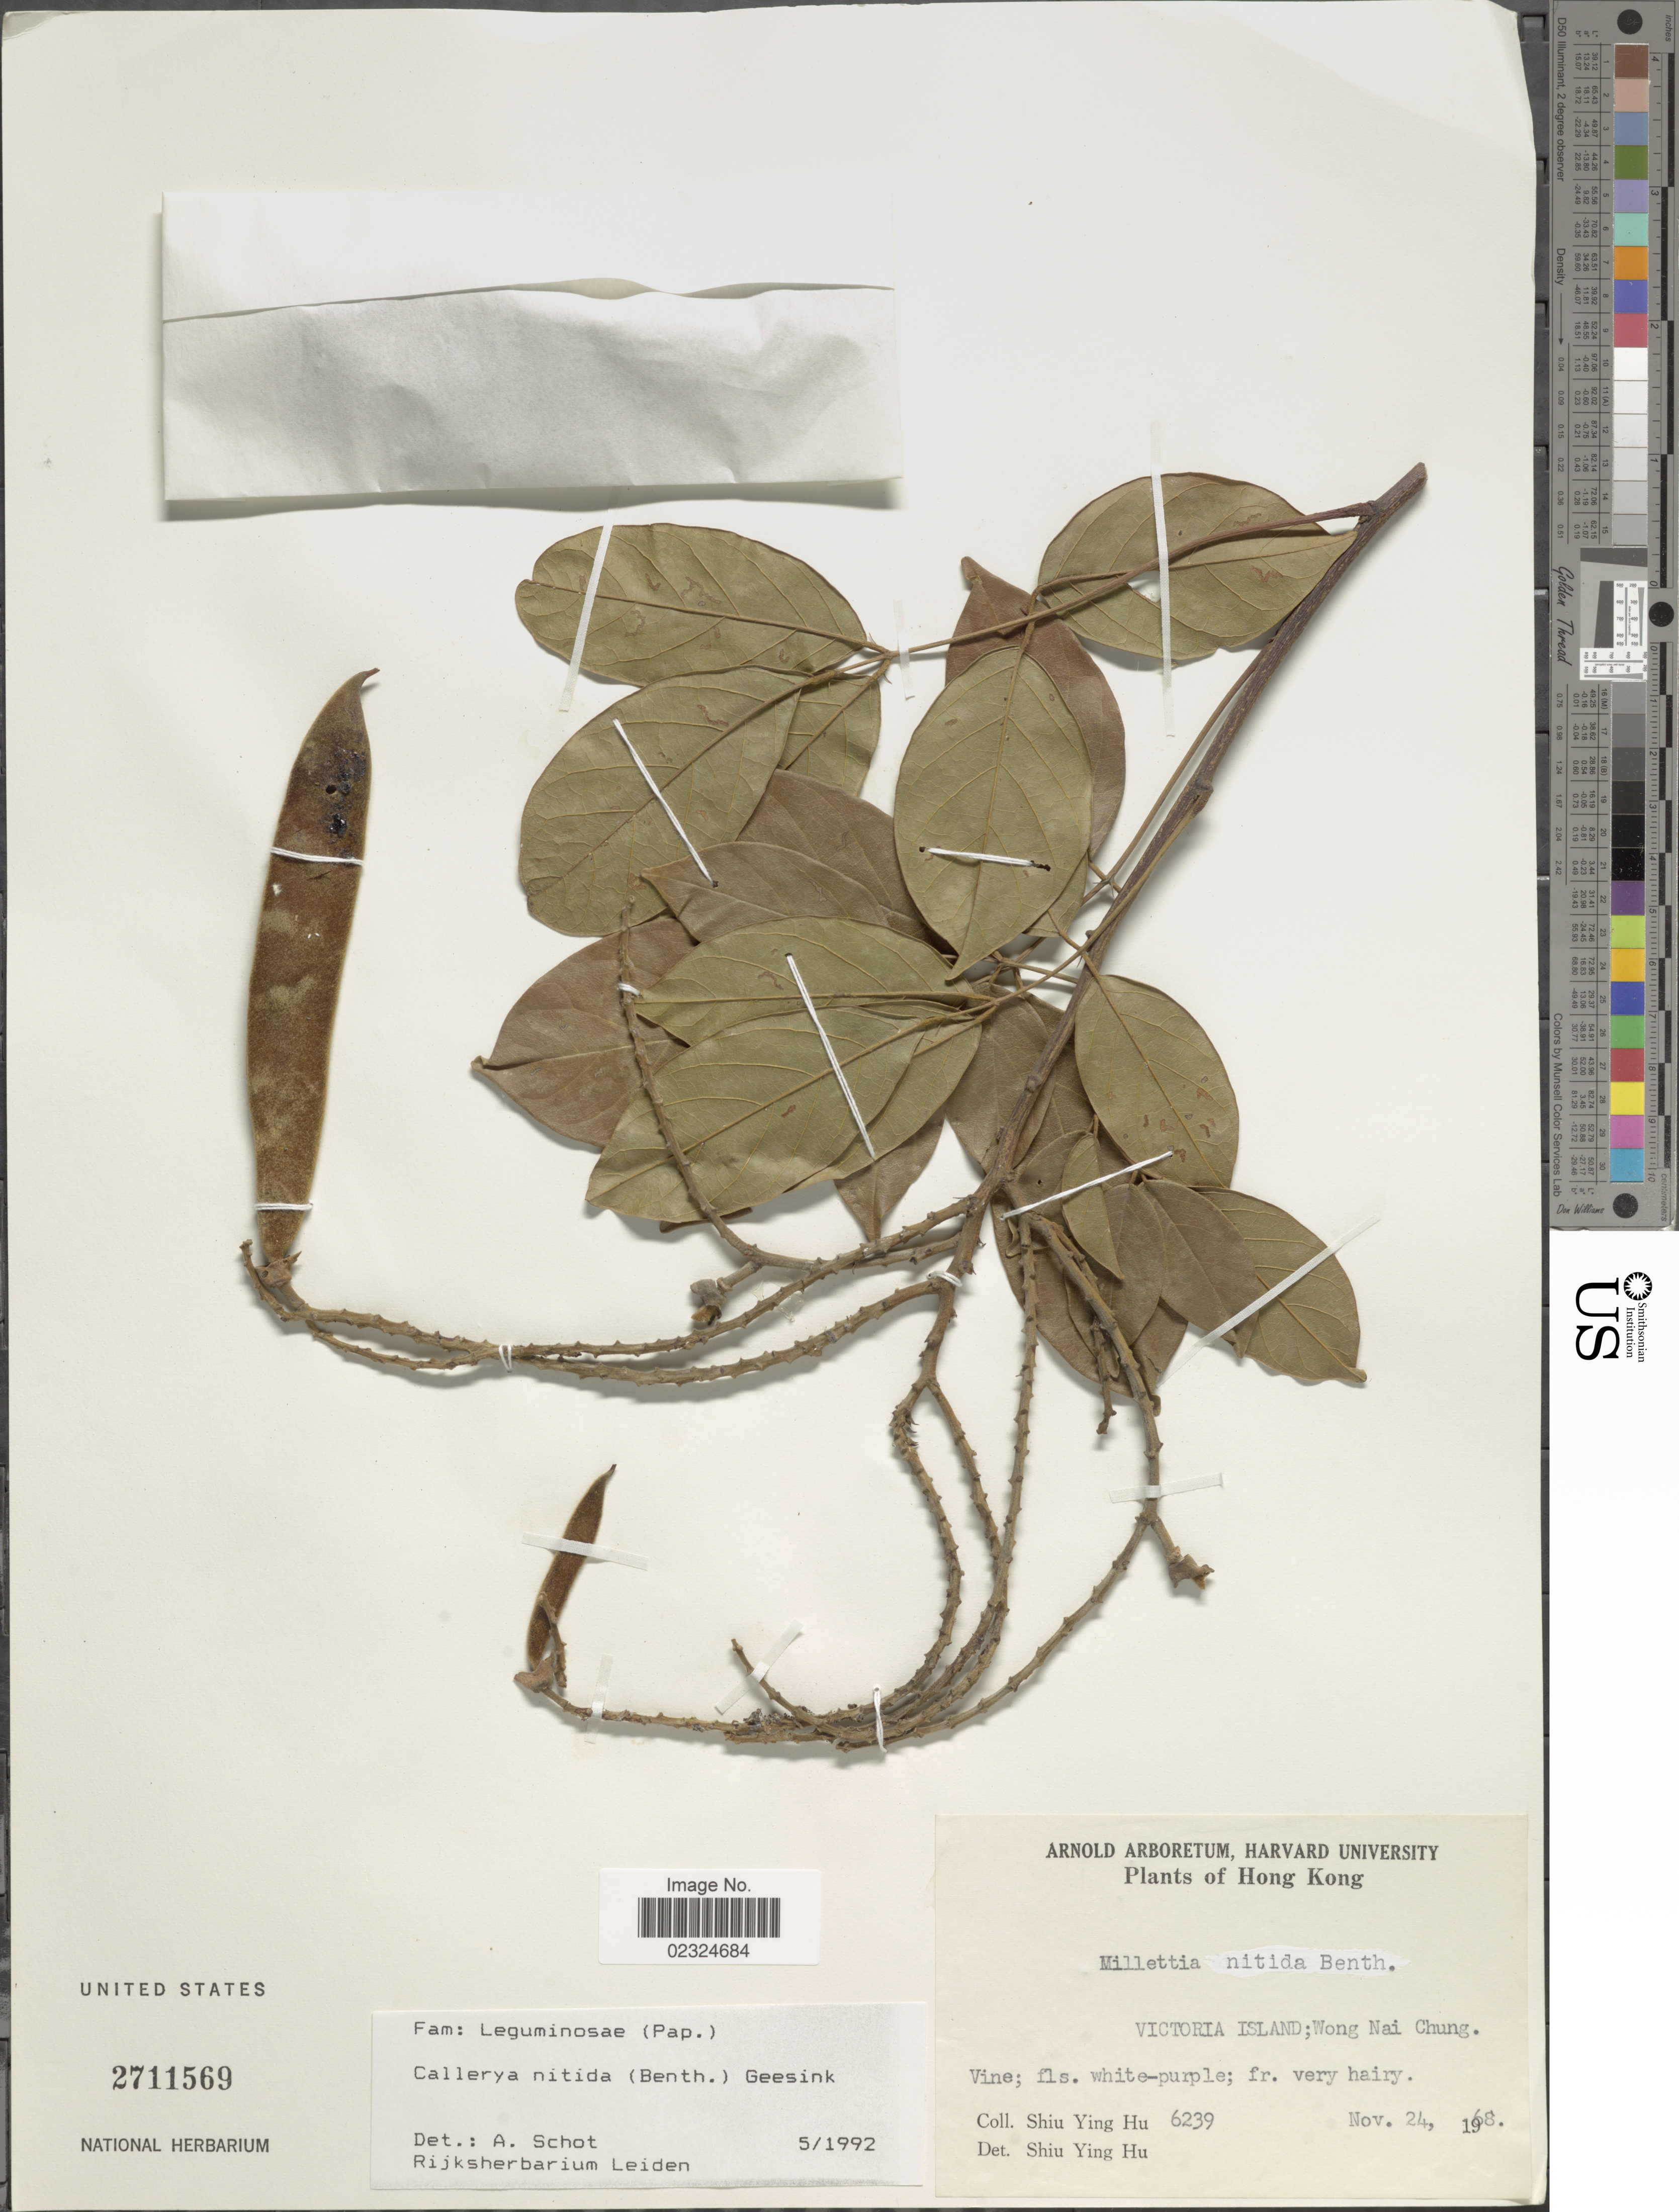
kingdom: Plantae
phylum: Tracheophyta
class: Magnoliopsida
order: Fabales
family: Fabaceae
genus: Callerya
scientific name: Callerya nitida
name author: (Benth.) R. Geesink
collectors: S. Y. Hu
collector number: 6239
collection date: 1968-11-24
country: China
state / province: Hong Kong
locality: Victoria Island; Wong Nai Chung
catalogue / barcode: US 2711569